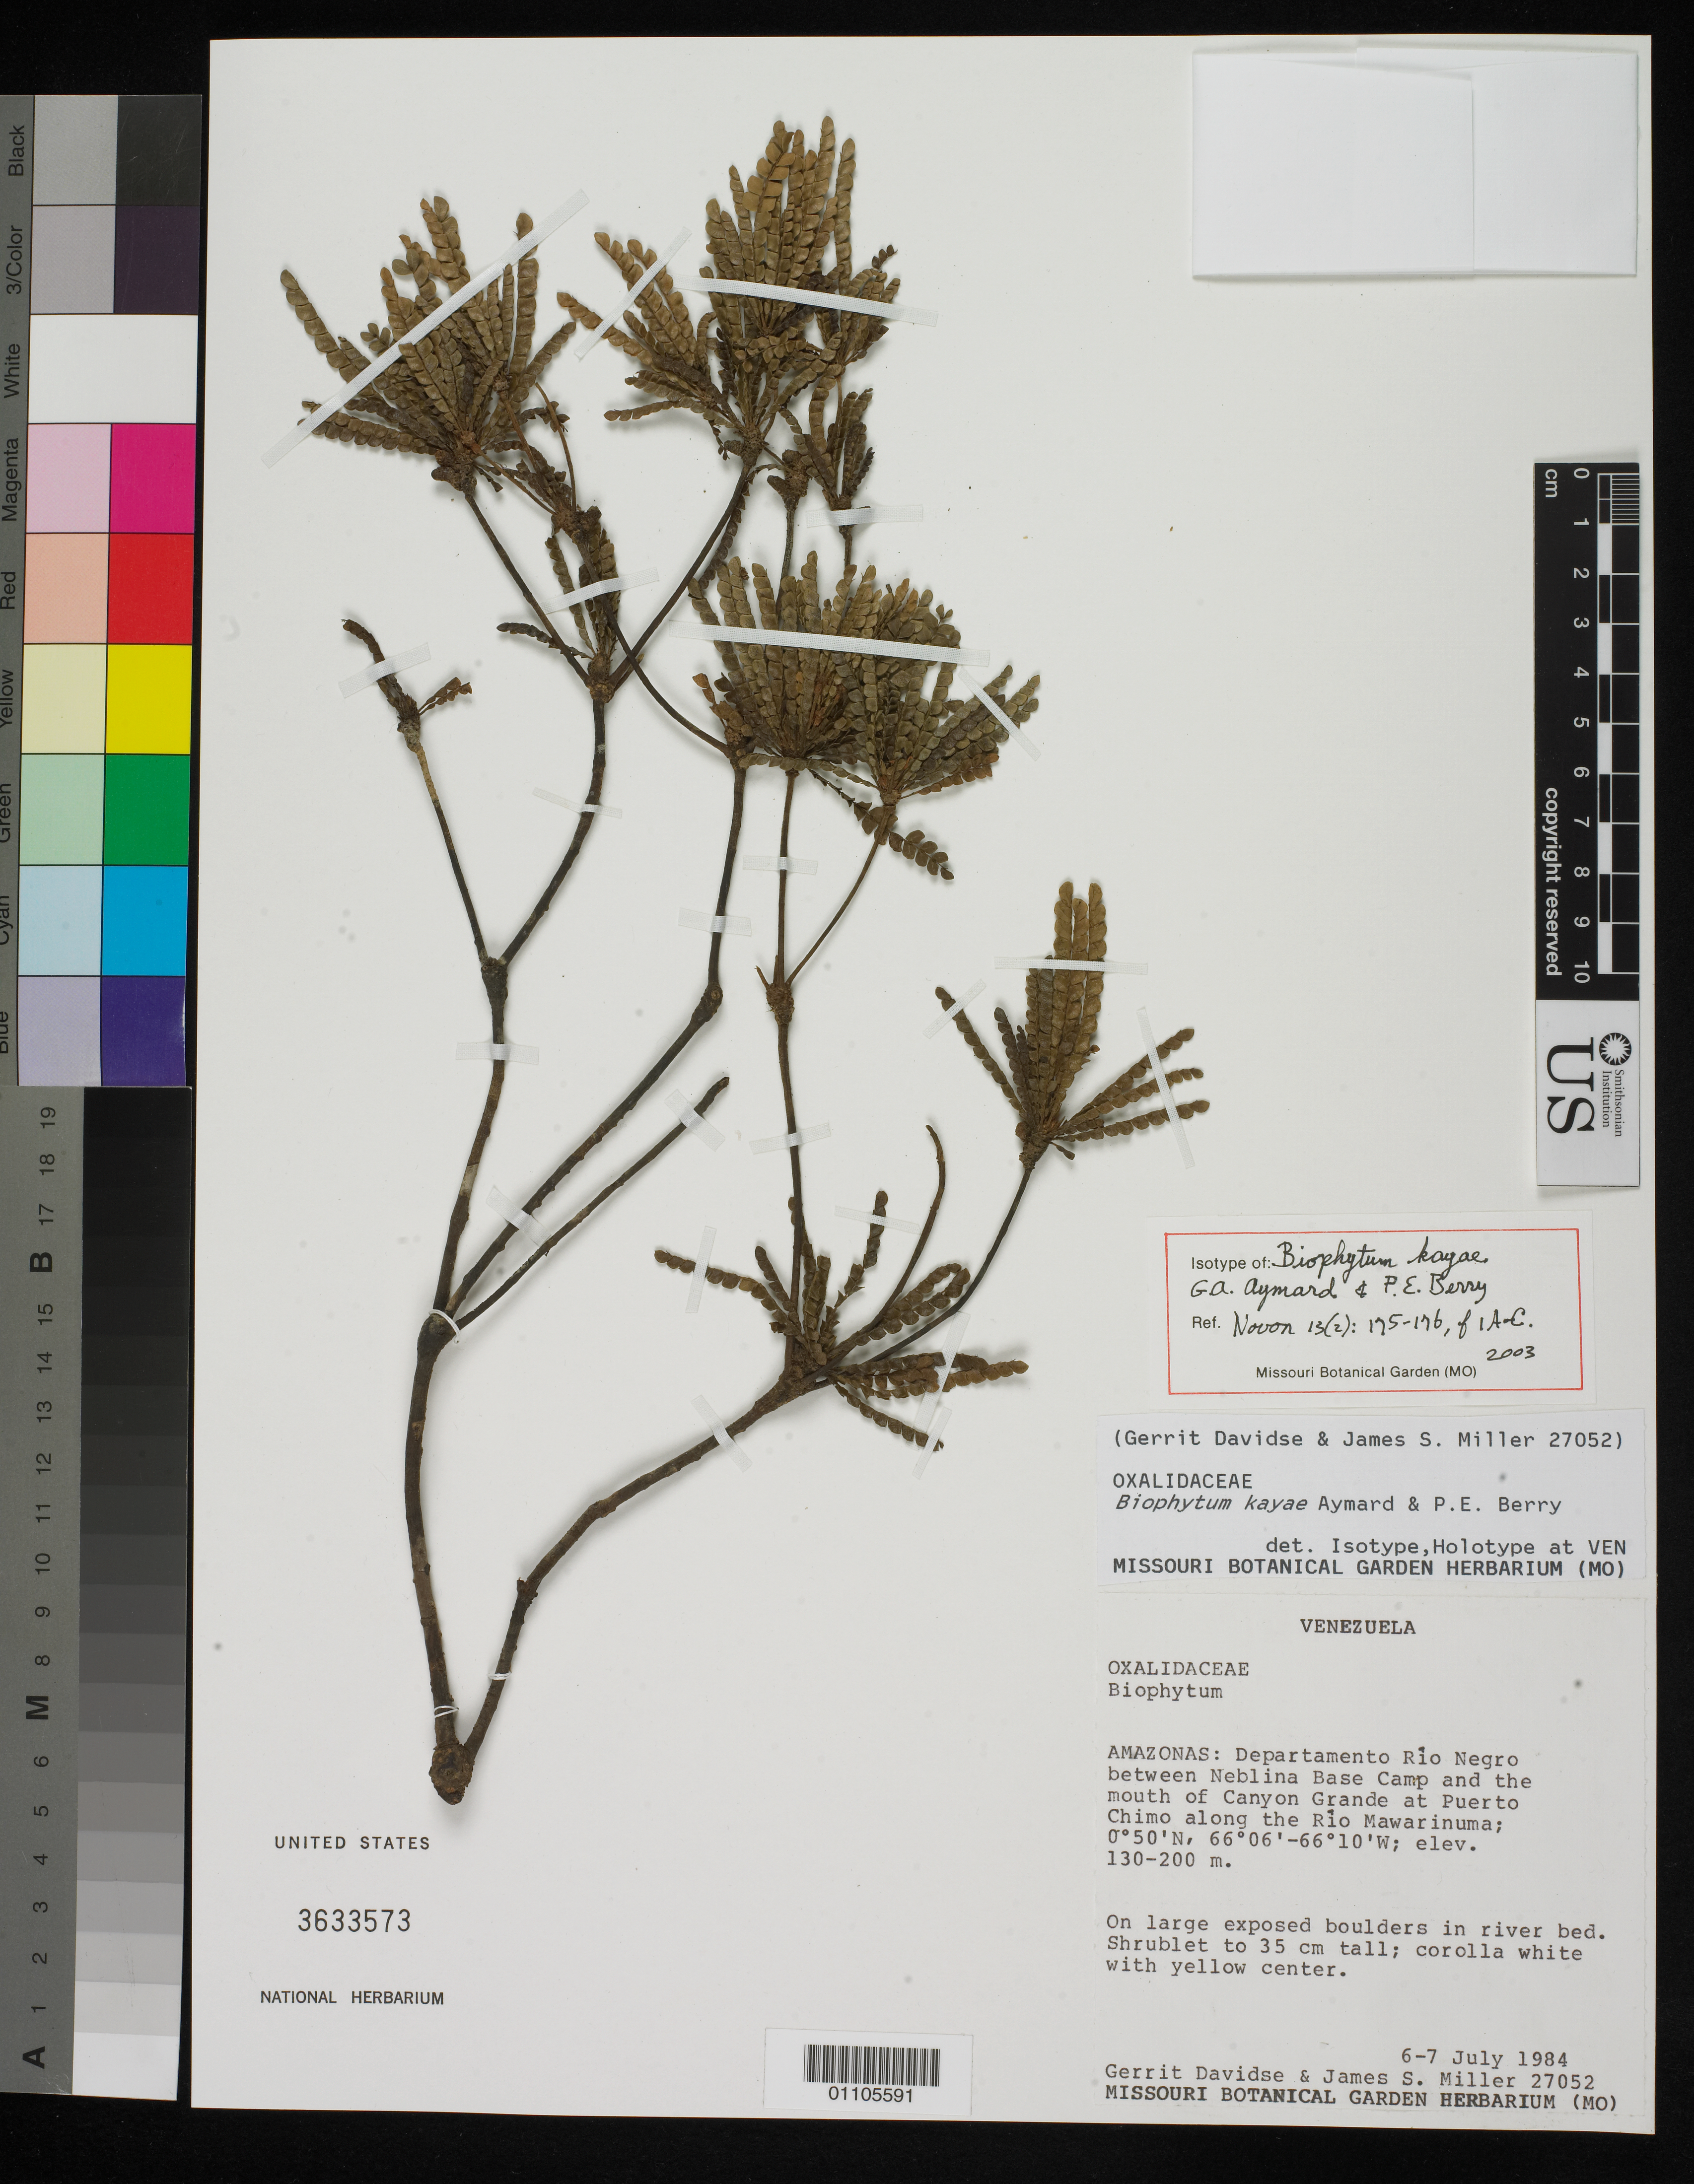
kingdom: Plantae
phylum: Tracheophyta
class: Magnoliopsida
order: Oxalidales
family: Oxalidaceae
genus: Biophytum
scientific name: Biophytum kayae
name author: Aymard & P.E. Berry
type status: Isotype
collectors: G. Davidse & J. S. Miller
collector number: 27052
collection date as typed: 06 Jul 1984 to 07 Jul 1984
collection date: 1984-07-06/1984-07-07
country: Venezuela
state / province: Amazonas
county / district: Rio Negro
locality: Amazonas: Departamento Río Negro between Neblina Base Camp and the mouth of Canyon Grande at Puerto Chimo along the Río Mawarinuma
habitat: On large exposed boulders in river bed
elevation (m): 130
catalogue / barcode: US 3633573